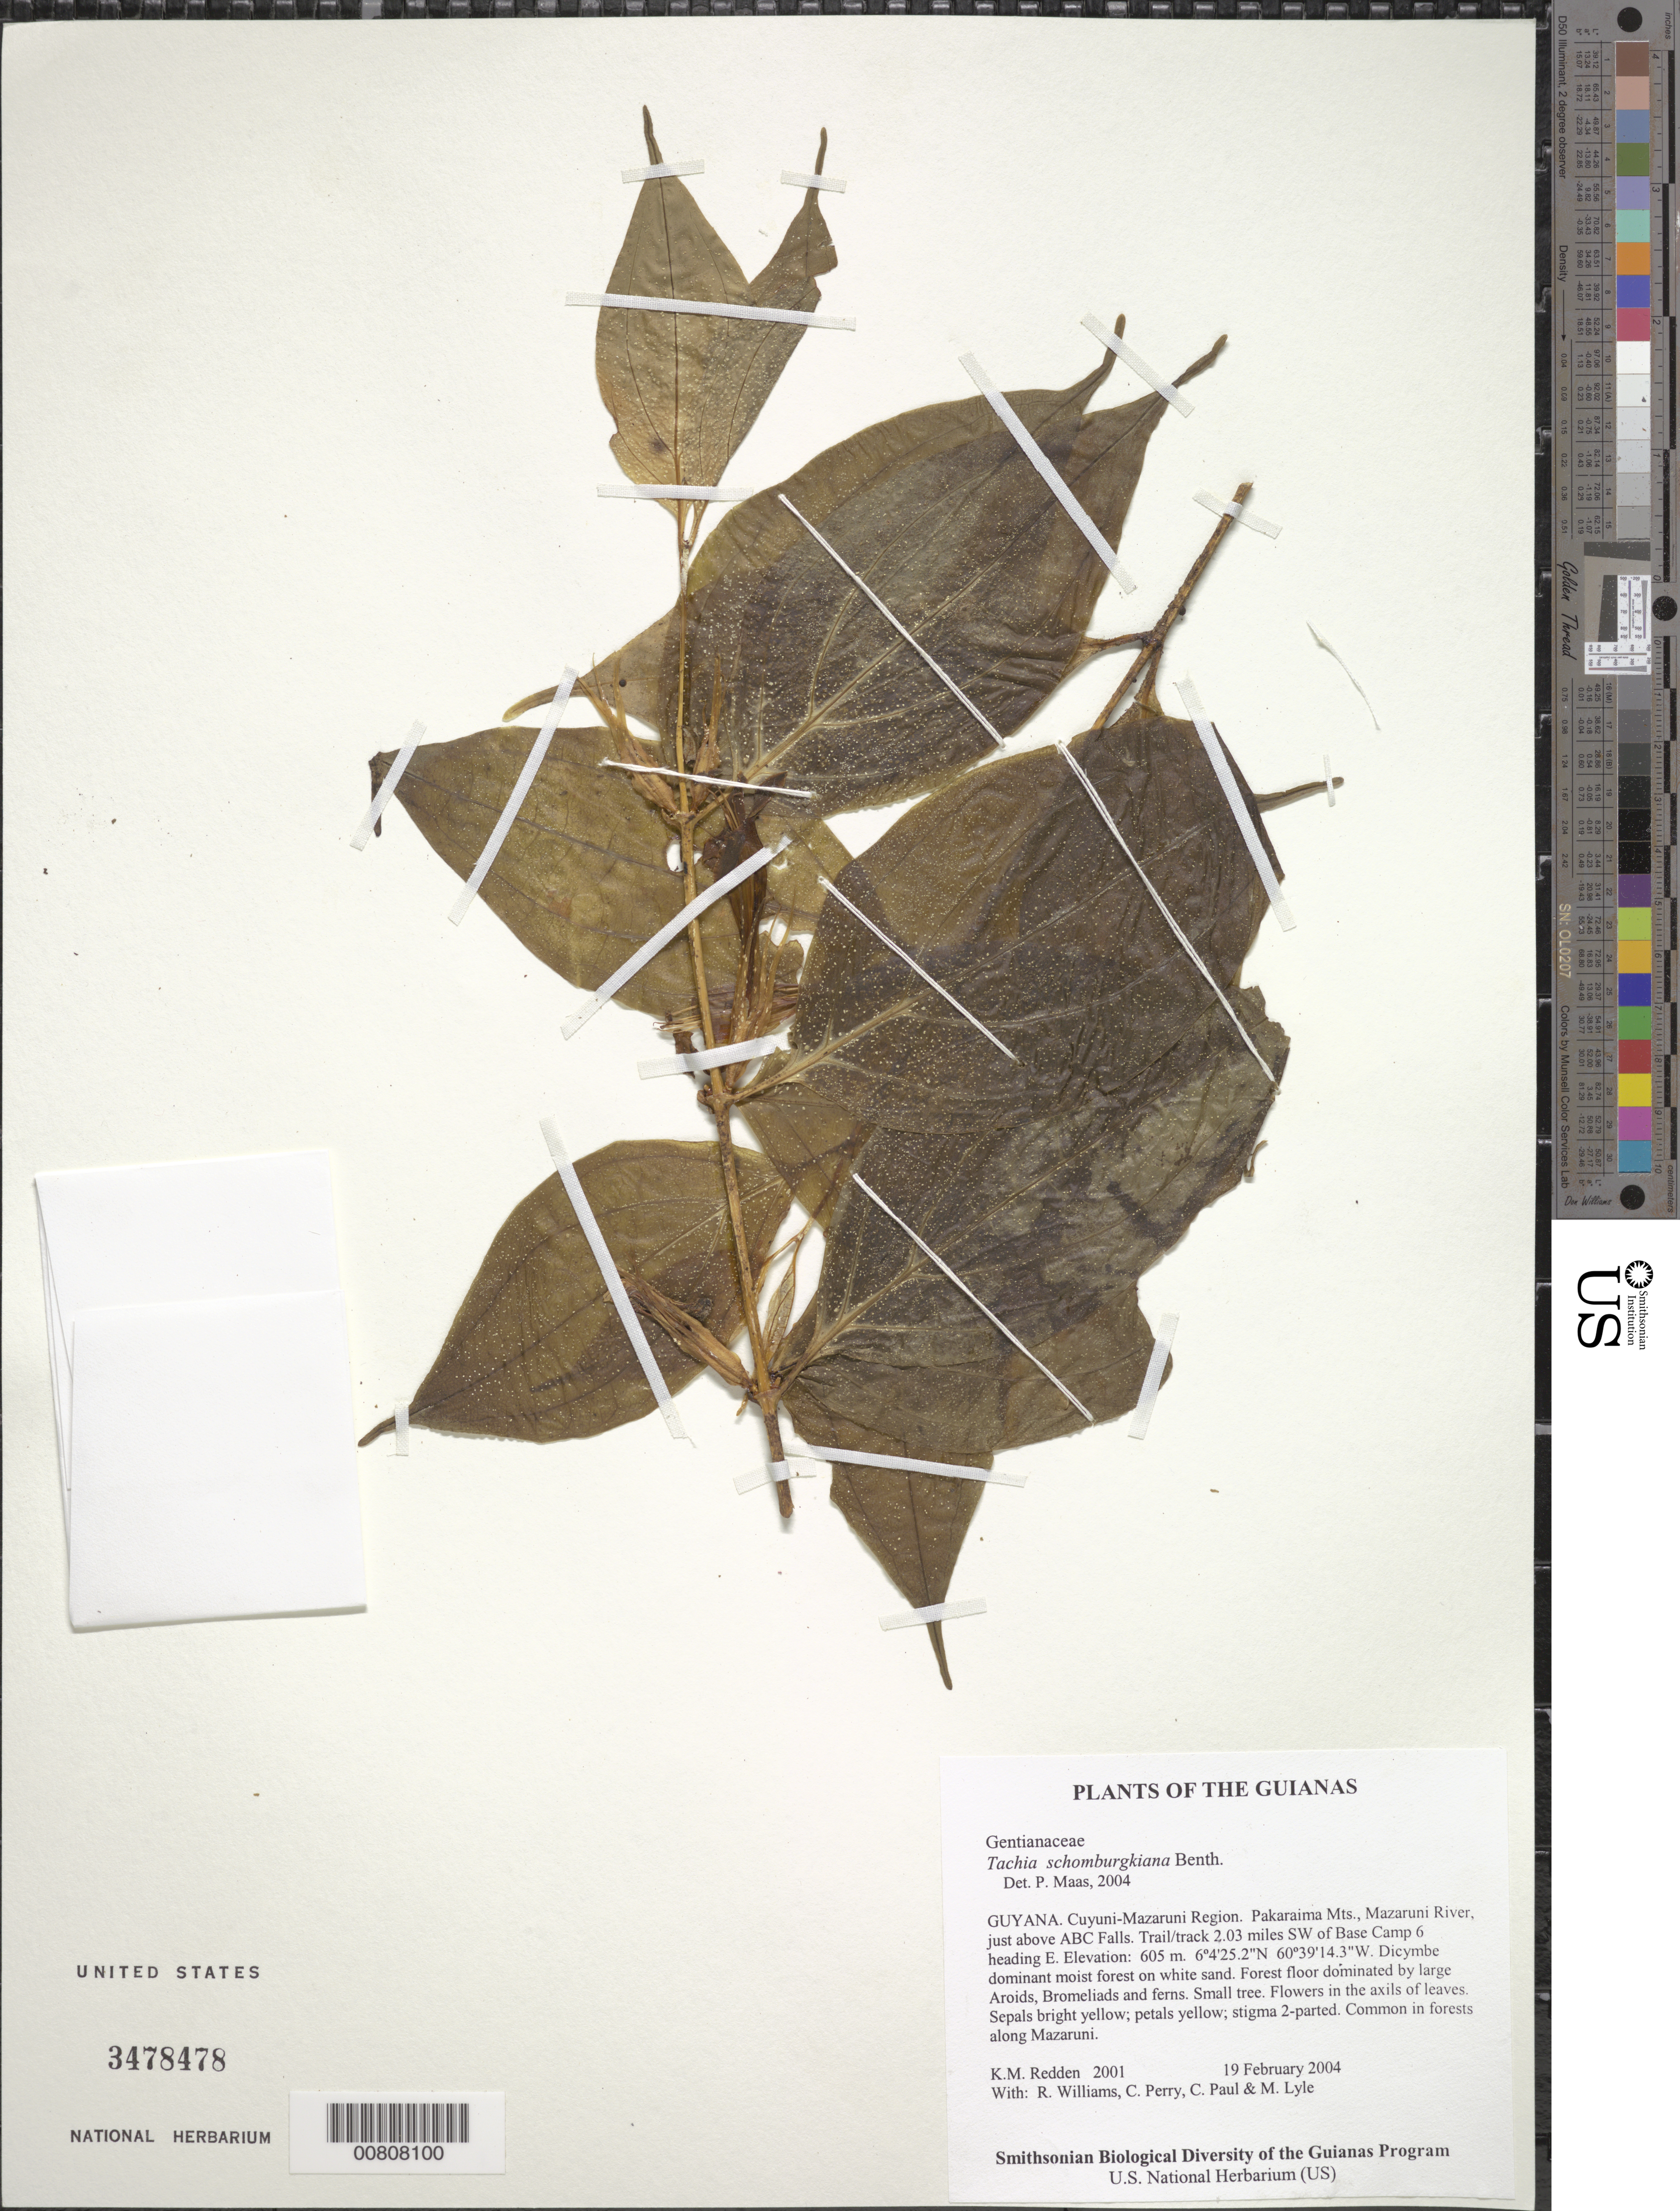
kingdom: Plantae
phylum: Tracheophyta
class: Magnoliopsida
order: Gentianales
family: Gentianaceae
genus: Tachia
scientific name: Tachia schomburgkiana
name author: Benth.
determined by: Maas, Paul J. M.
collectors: K. M. Redden, R. Williams, C. Perry, C. Paul & M. Lyle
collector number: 2001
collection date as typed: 19 February 2004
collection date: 2004-02-19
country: Guyana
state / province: Cuyuni-Mazaruni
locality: Pakaraima Mts., Mazaruni River. Just above ABC Falls. Trail/track 2.03 miles SW of Base Camp 6 heading East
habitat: Dicymbe dominant moist forest on white sand. Forest floor dominated by large aroids, bromeliads and ferns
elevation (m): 605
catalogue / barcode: US 3478478